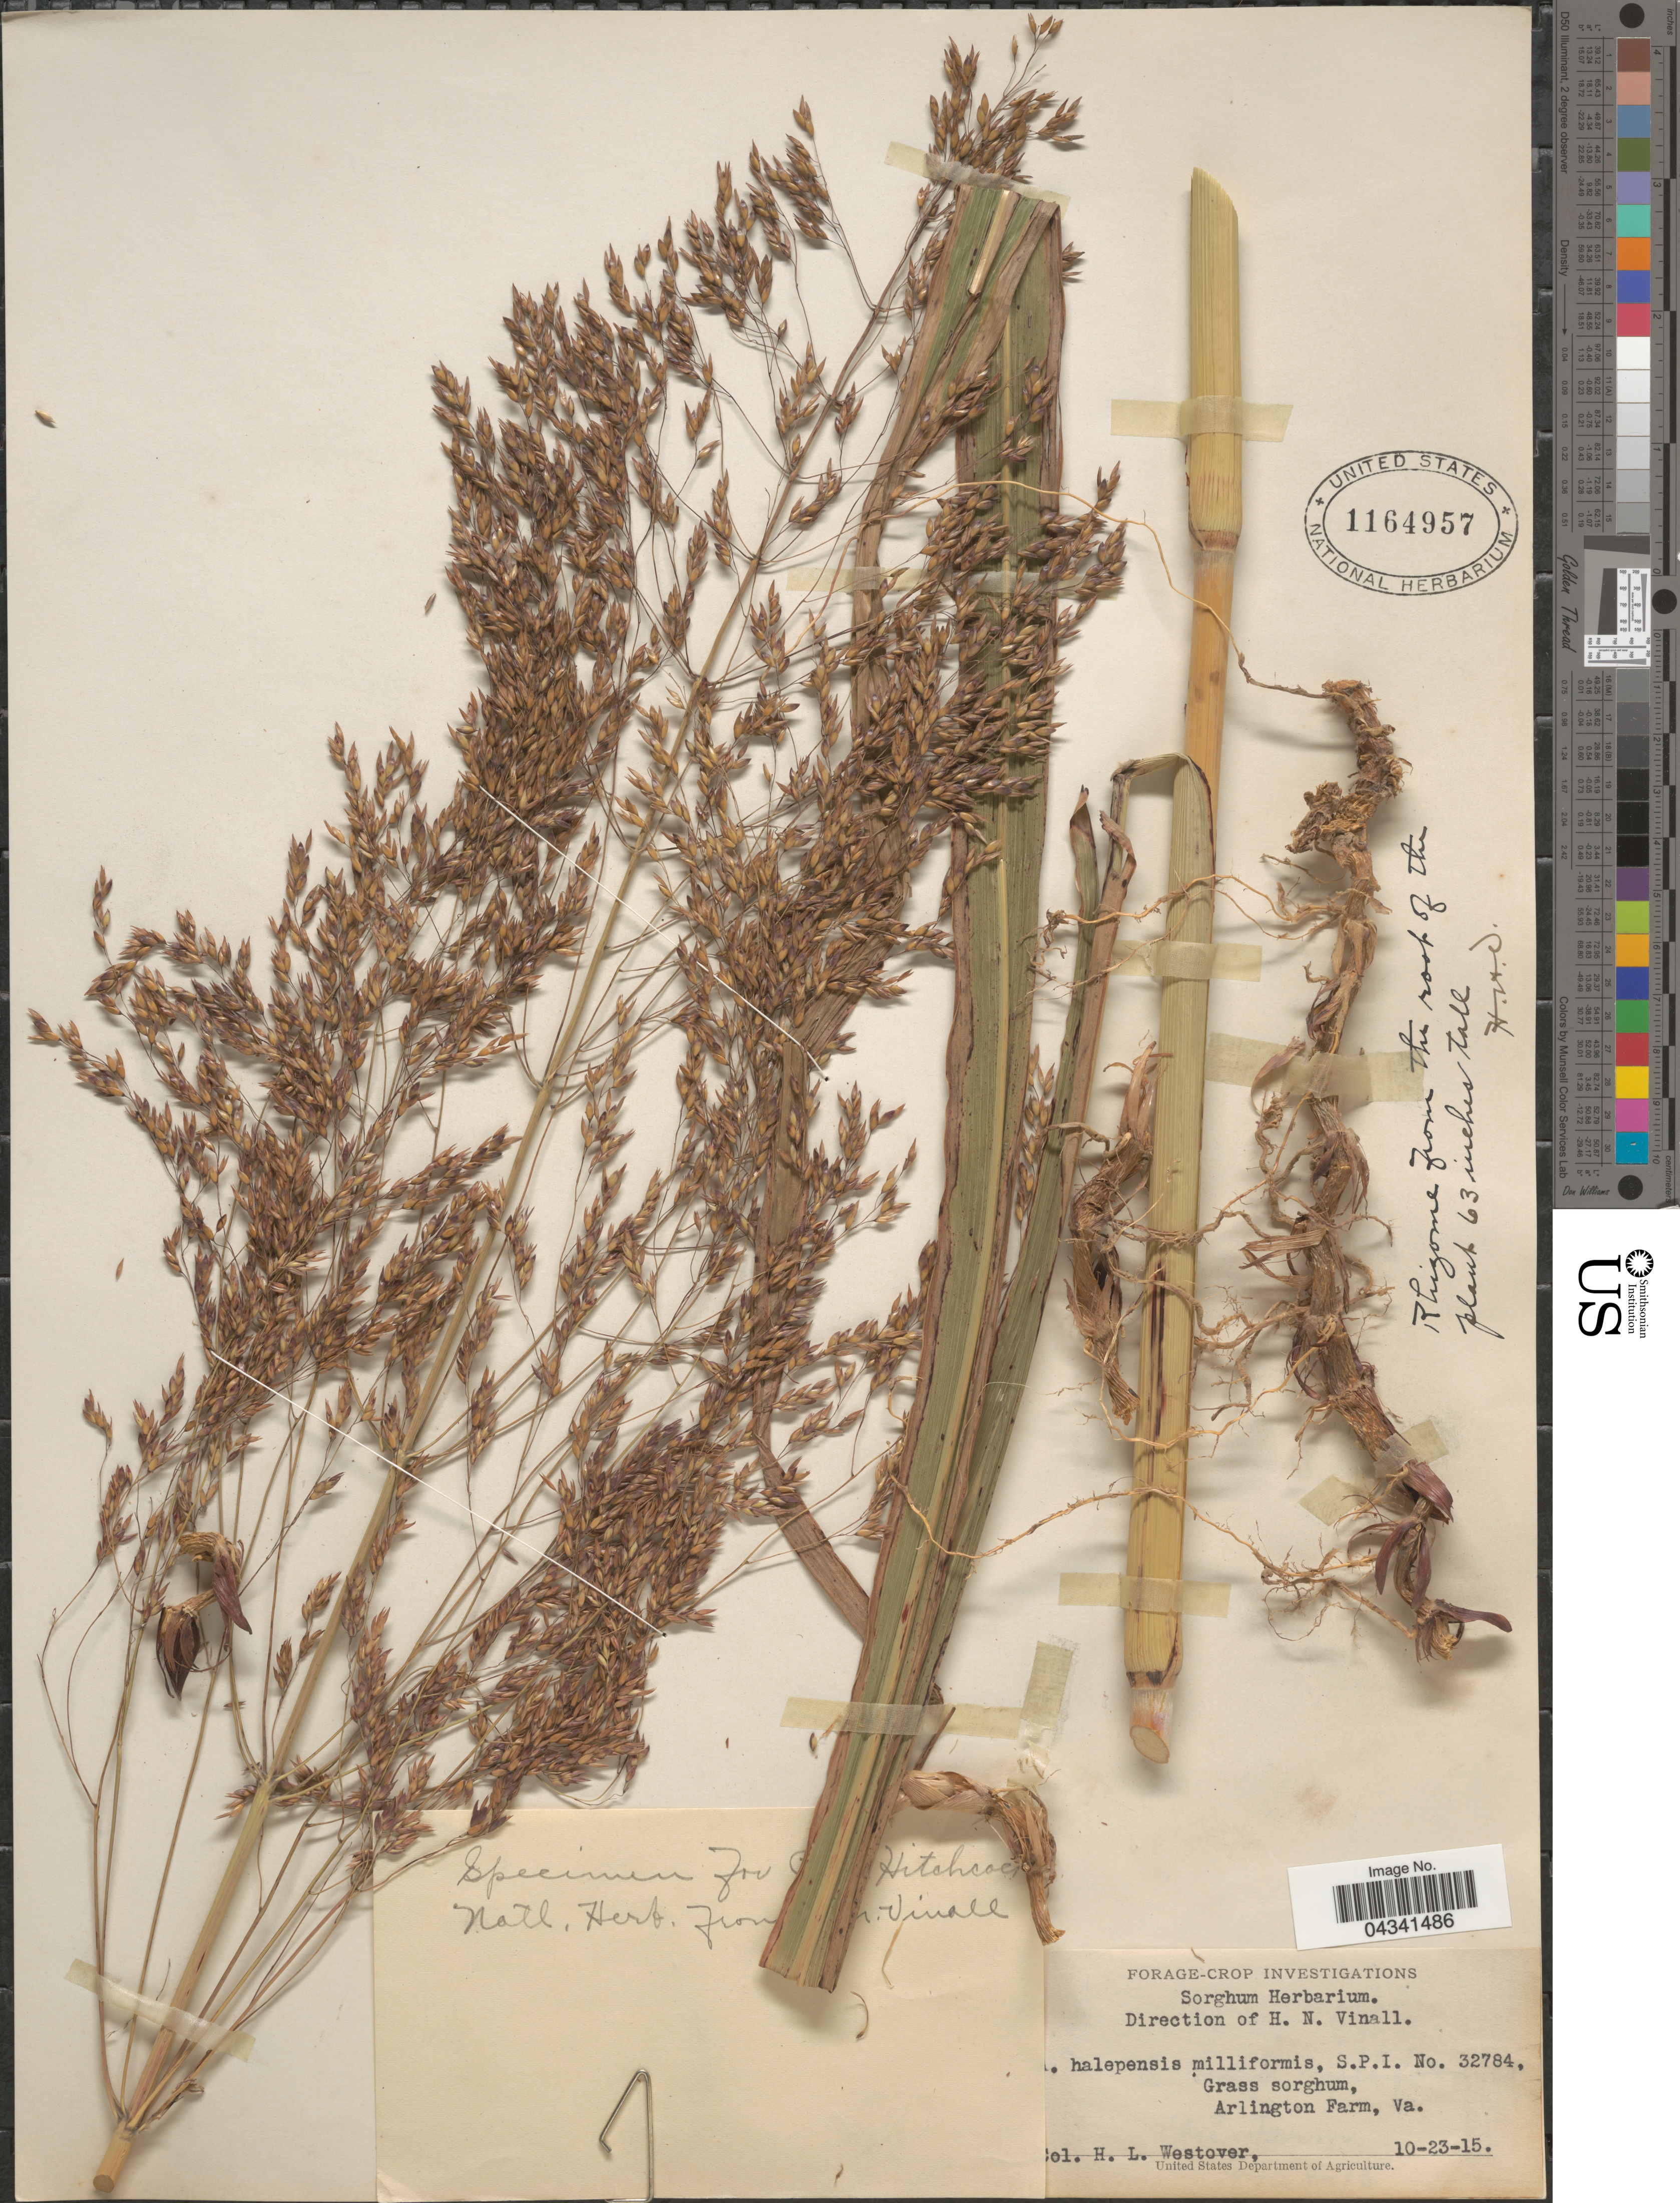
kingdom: Plantae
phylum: Tracheophyta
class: Liliopsida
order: Poales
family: Poaceae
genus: Sorghum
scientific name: Sorghum halepense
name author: (L.) Pers.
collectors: H. Westover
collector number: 32784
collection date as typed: Transcribed d/m/y: 23/10/15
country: United States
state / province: Virginia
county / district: Arlington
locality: Grass sorghum, Arlington Farm.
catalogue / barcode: US 1164957